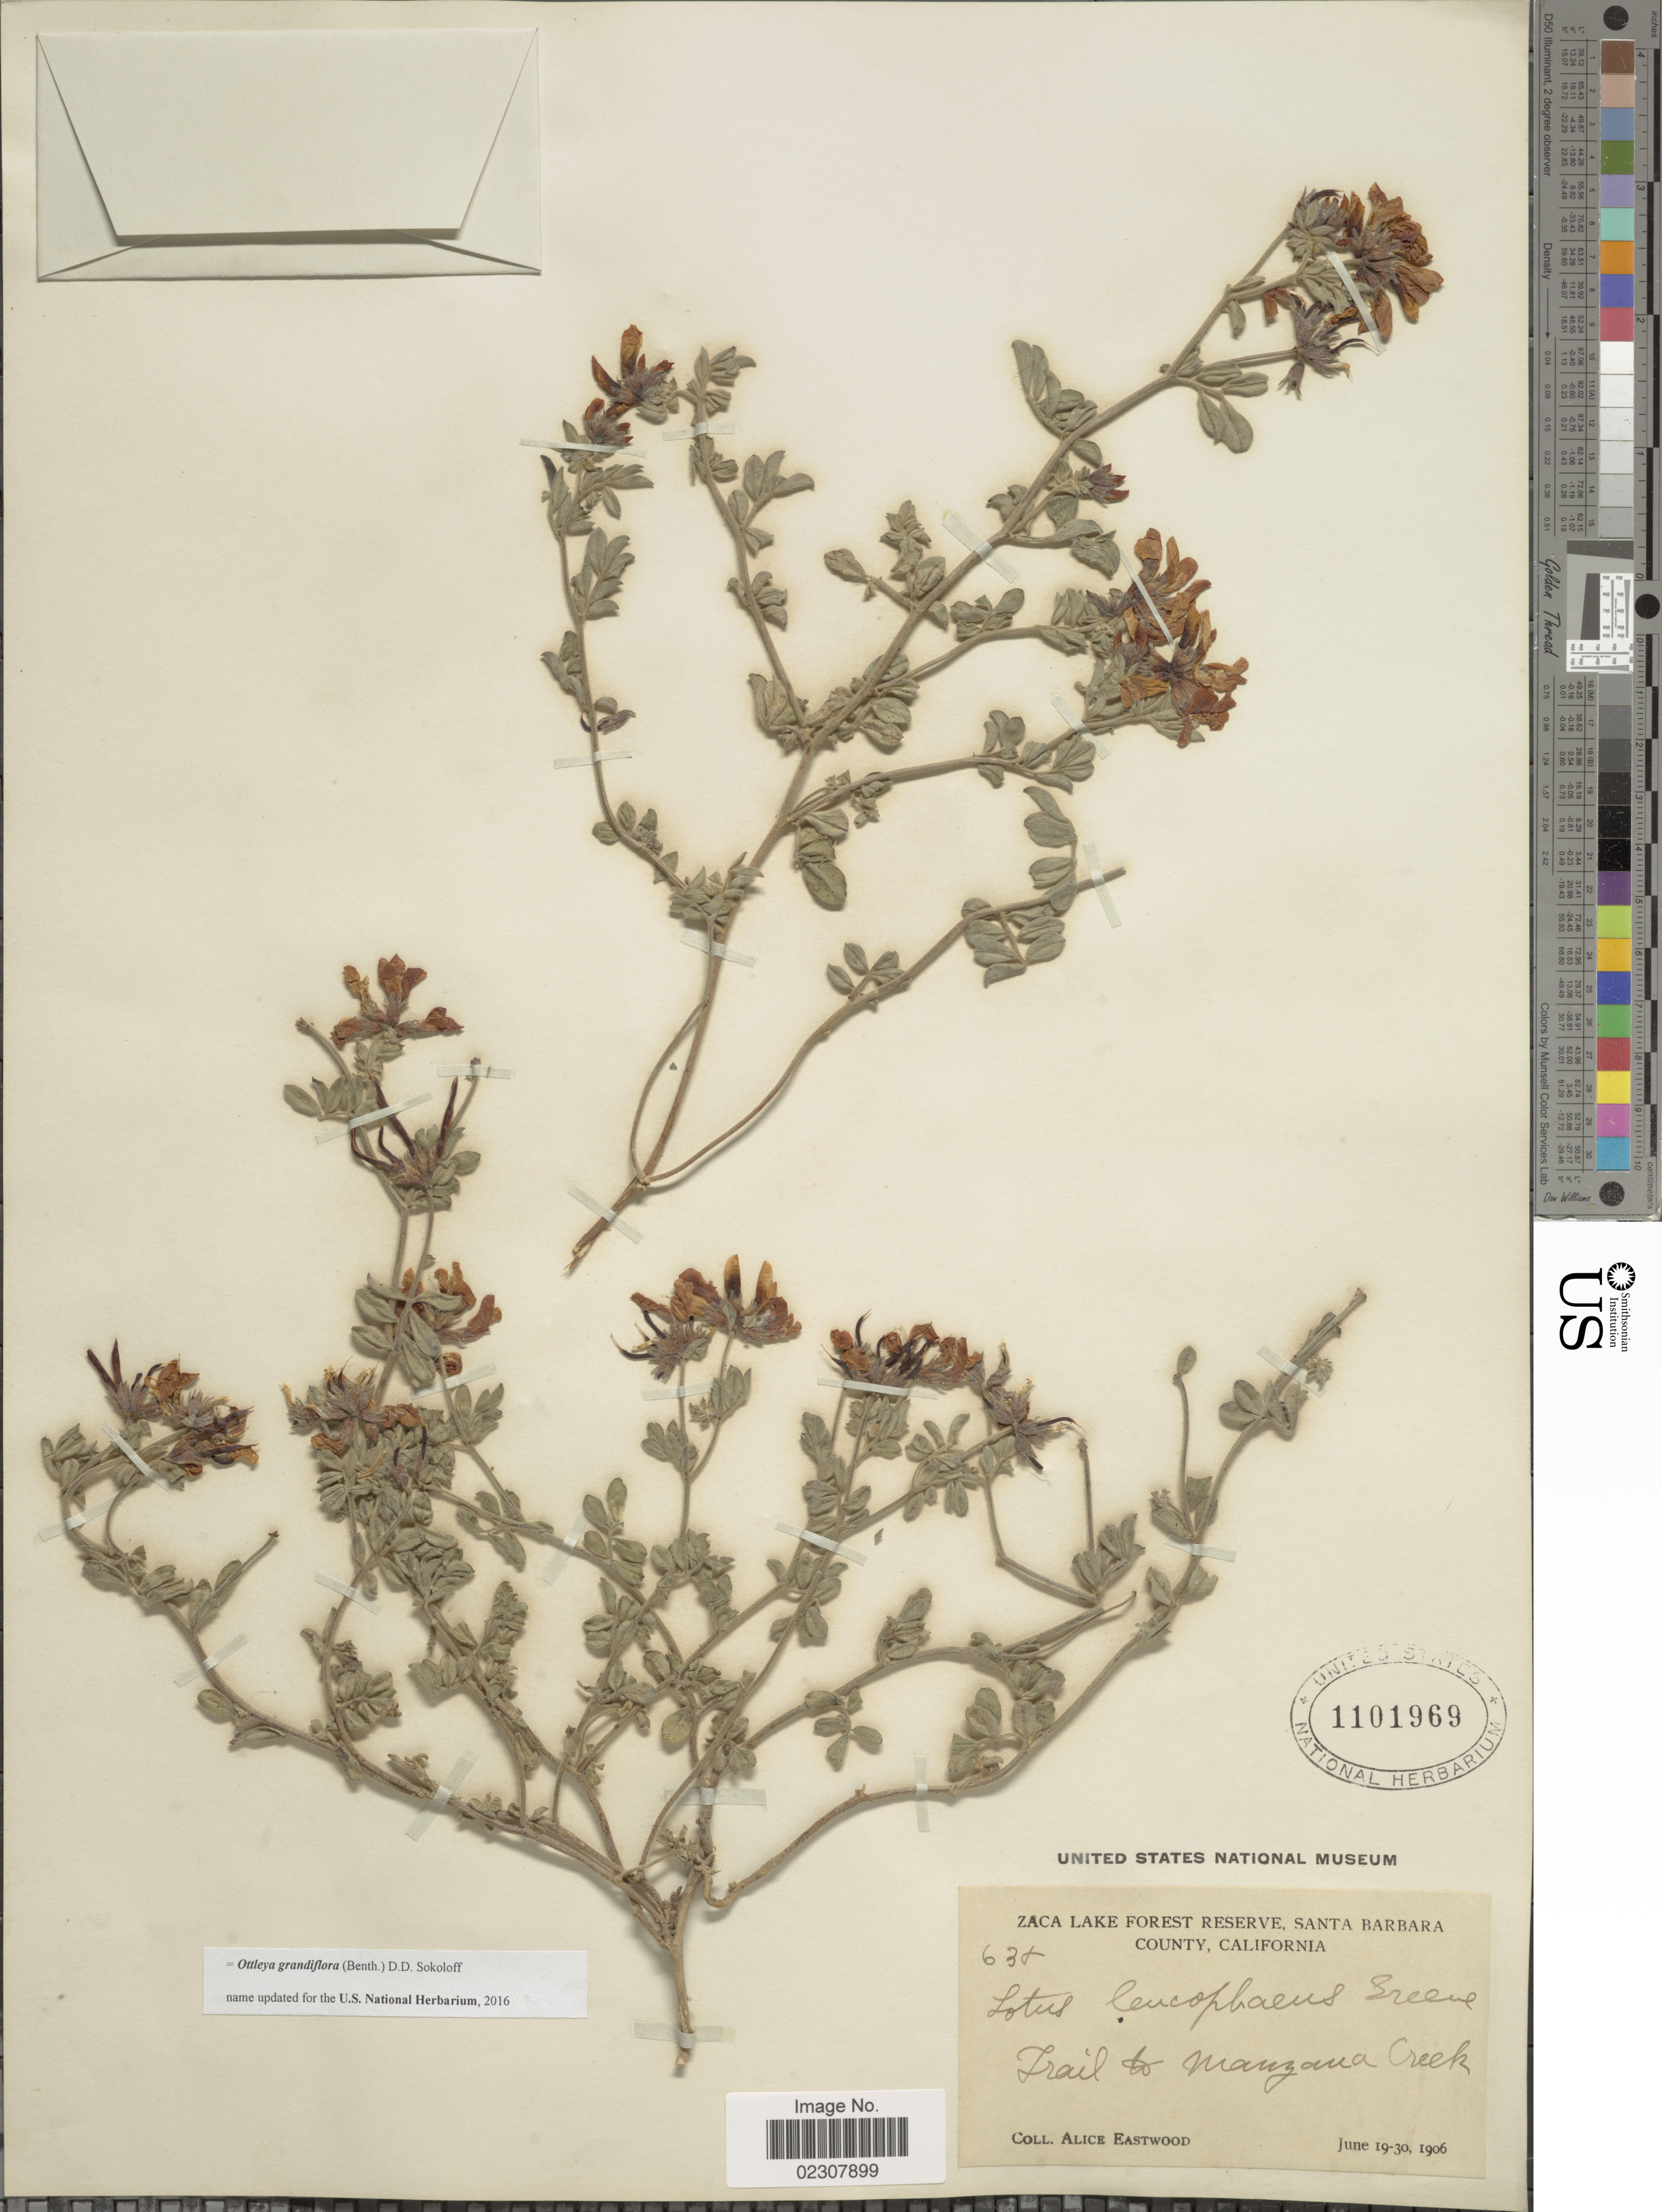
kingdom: Plantae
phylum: Tracheophyta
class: Magnoliopsida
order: Fabales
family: Fabaceae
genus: Ottleya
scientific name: Ottleya grandiflora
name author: (Benth.) D.D. Sokoloff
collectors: A. Eastwood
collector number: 638*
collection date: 1906-06-19/1906-06-30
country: United States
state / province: California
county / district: Santa Barbara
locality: Zaca Lake Forest Reserve, Santa Barbara County, Trail to Manzana Creek.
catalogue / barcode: US 1101969